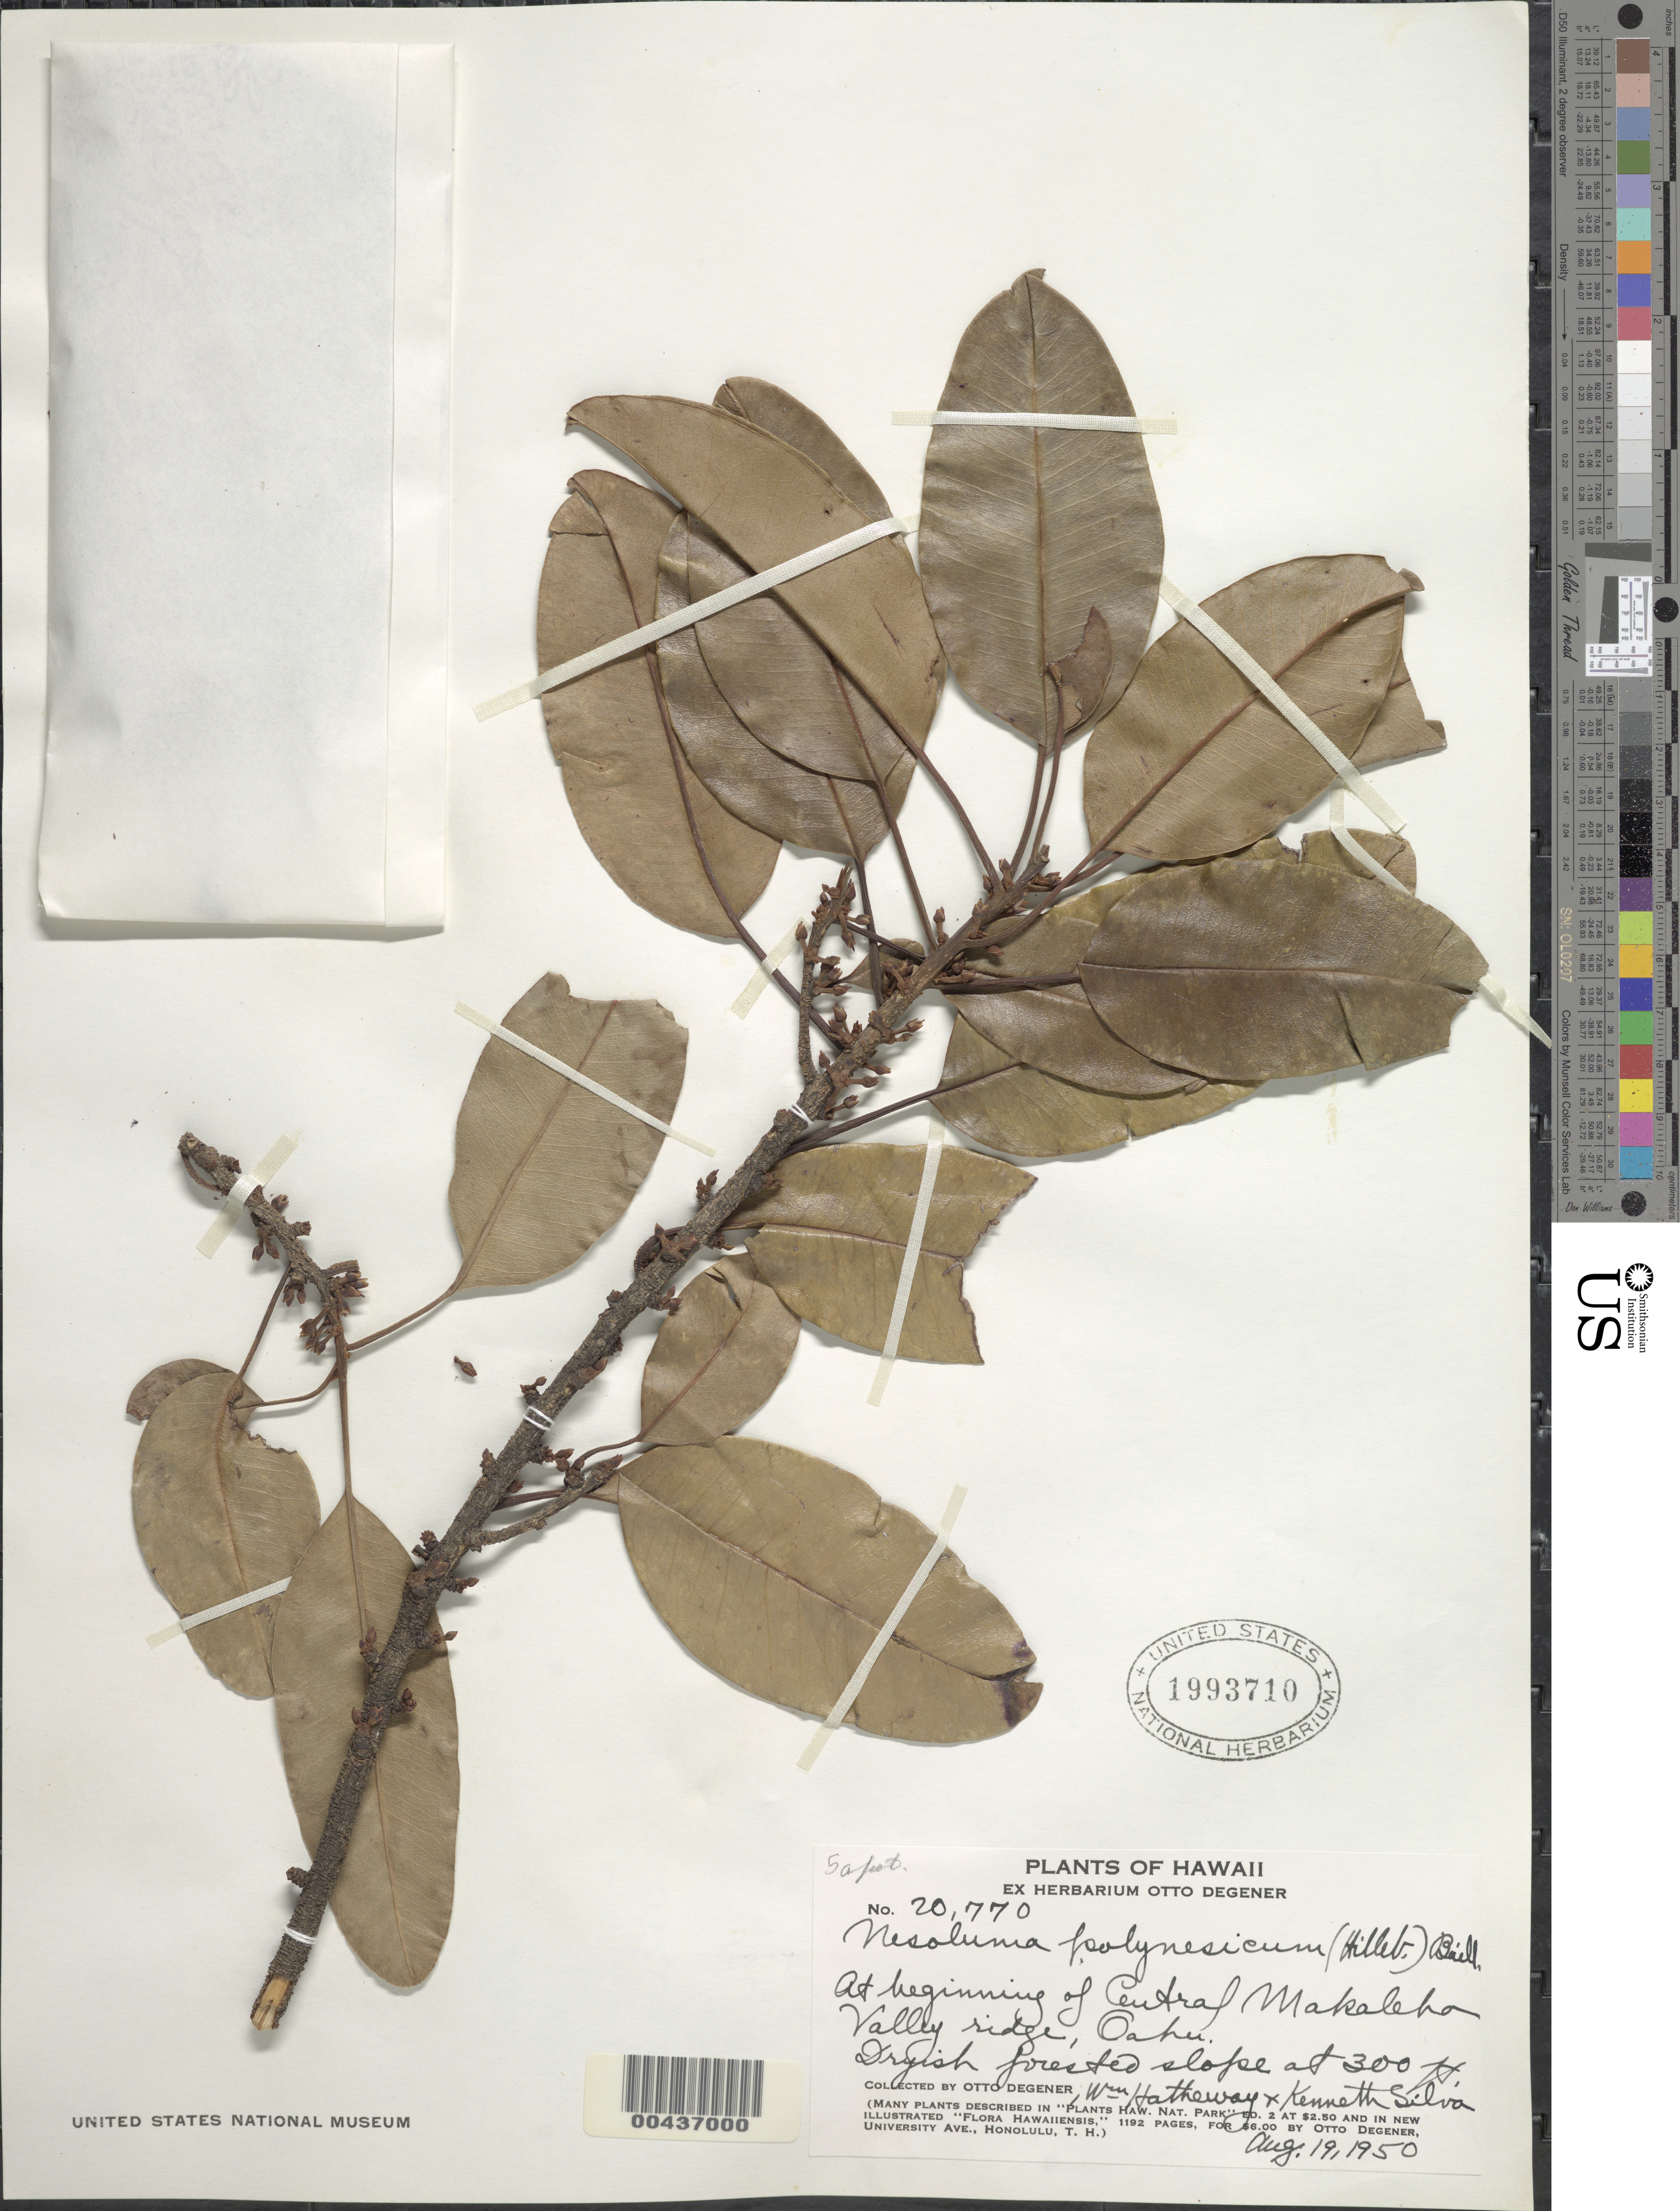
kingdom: Plantae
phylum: Tracheophyta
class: Magnoliopsida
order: Ericales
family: Sapotaceae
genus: Sideroxylon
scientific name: Sideroxylon polynesicum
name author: (Hillebr.) Smedmark & Anderb.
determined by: Wagner, W. L., (BOT), Smithsonian Institution - National Museum of Natural History (UNITED STATES)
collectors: O. Degener, W. Hatheway & K. Silva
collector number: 20770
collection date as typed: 19 Aug 1950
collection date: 1950-08-19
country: United States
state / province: Hawaii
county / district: Honolulu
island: Oahu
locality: At beginning of Central Makaleha Valley ridge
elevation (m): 91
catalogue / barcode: US 1993710